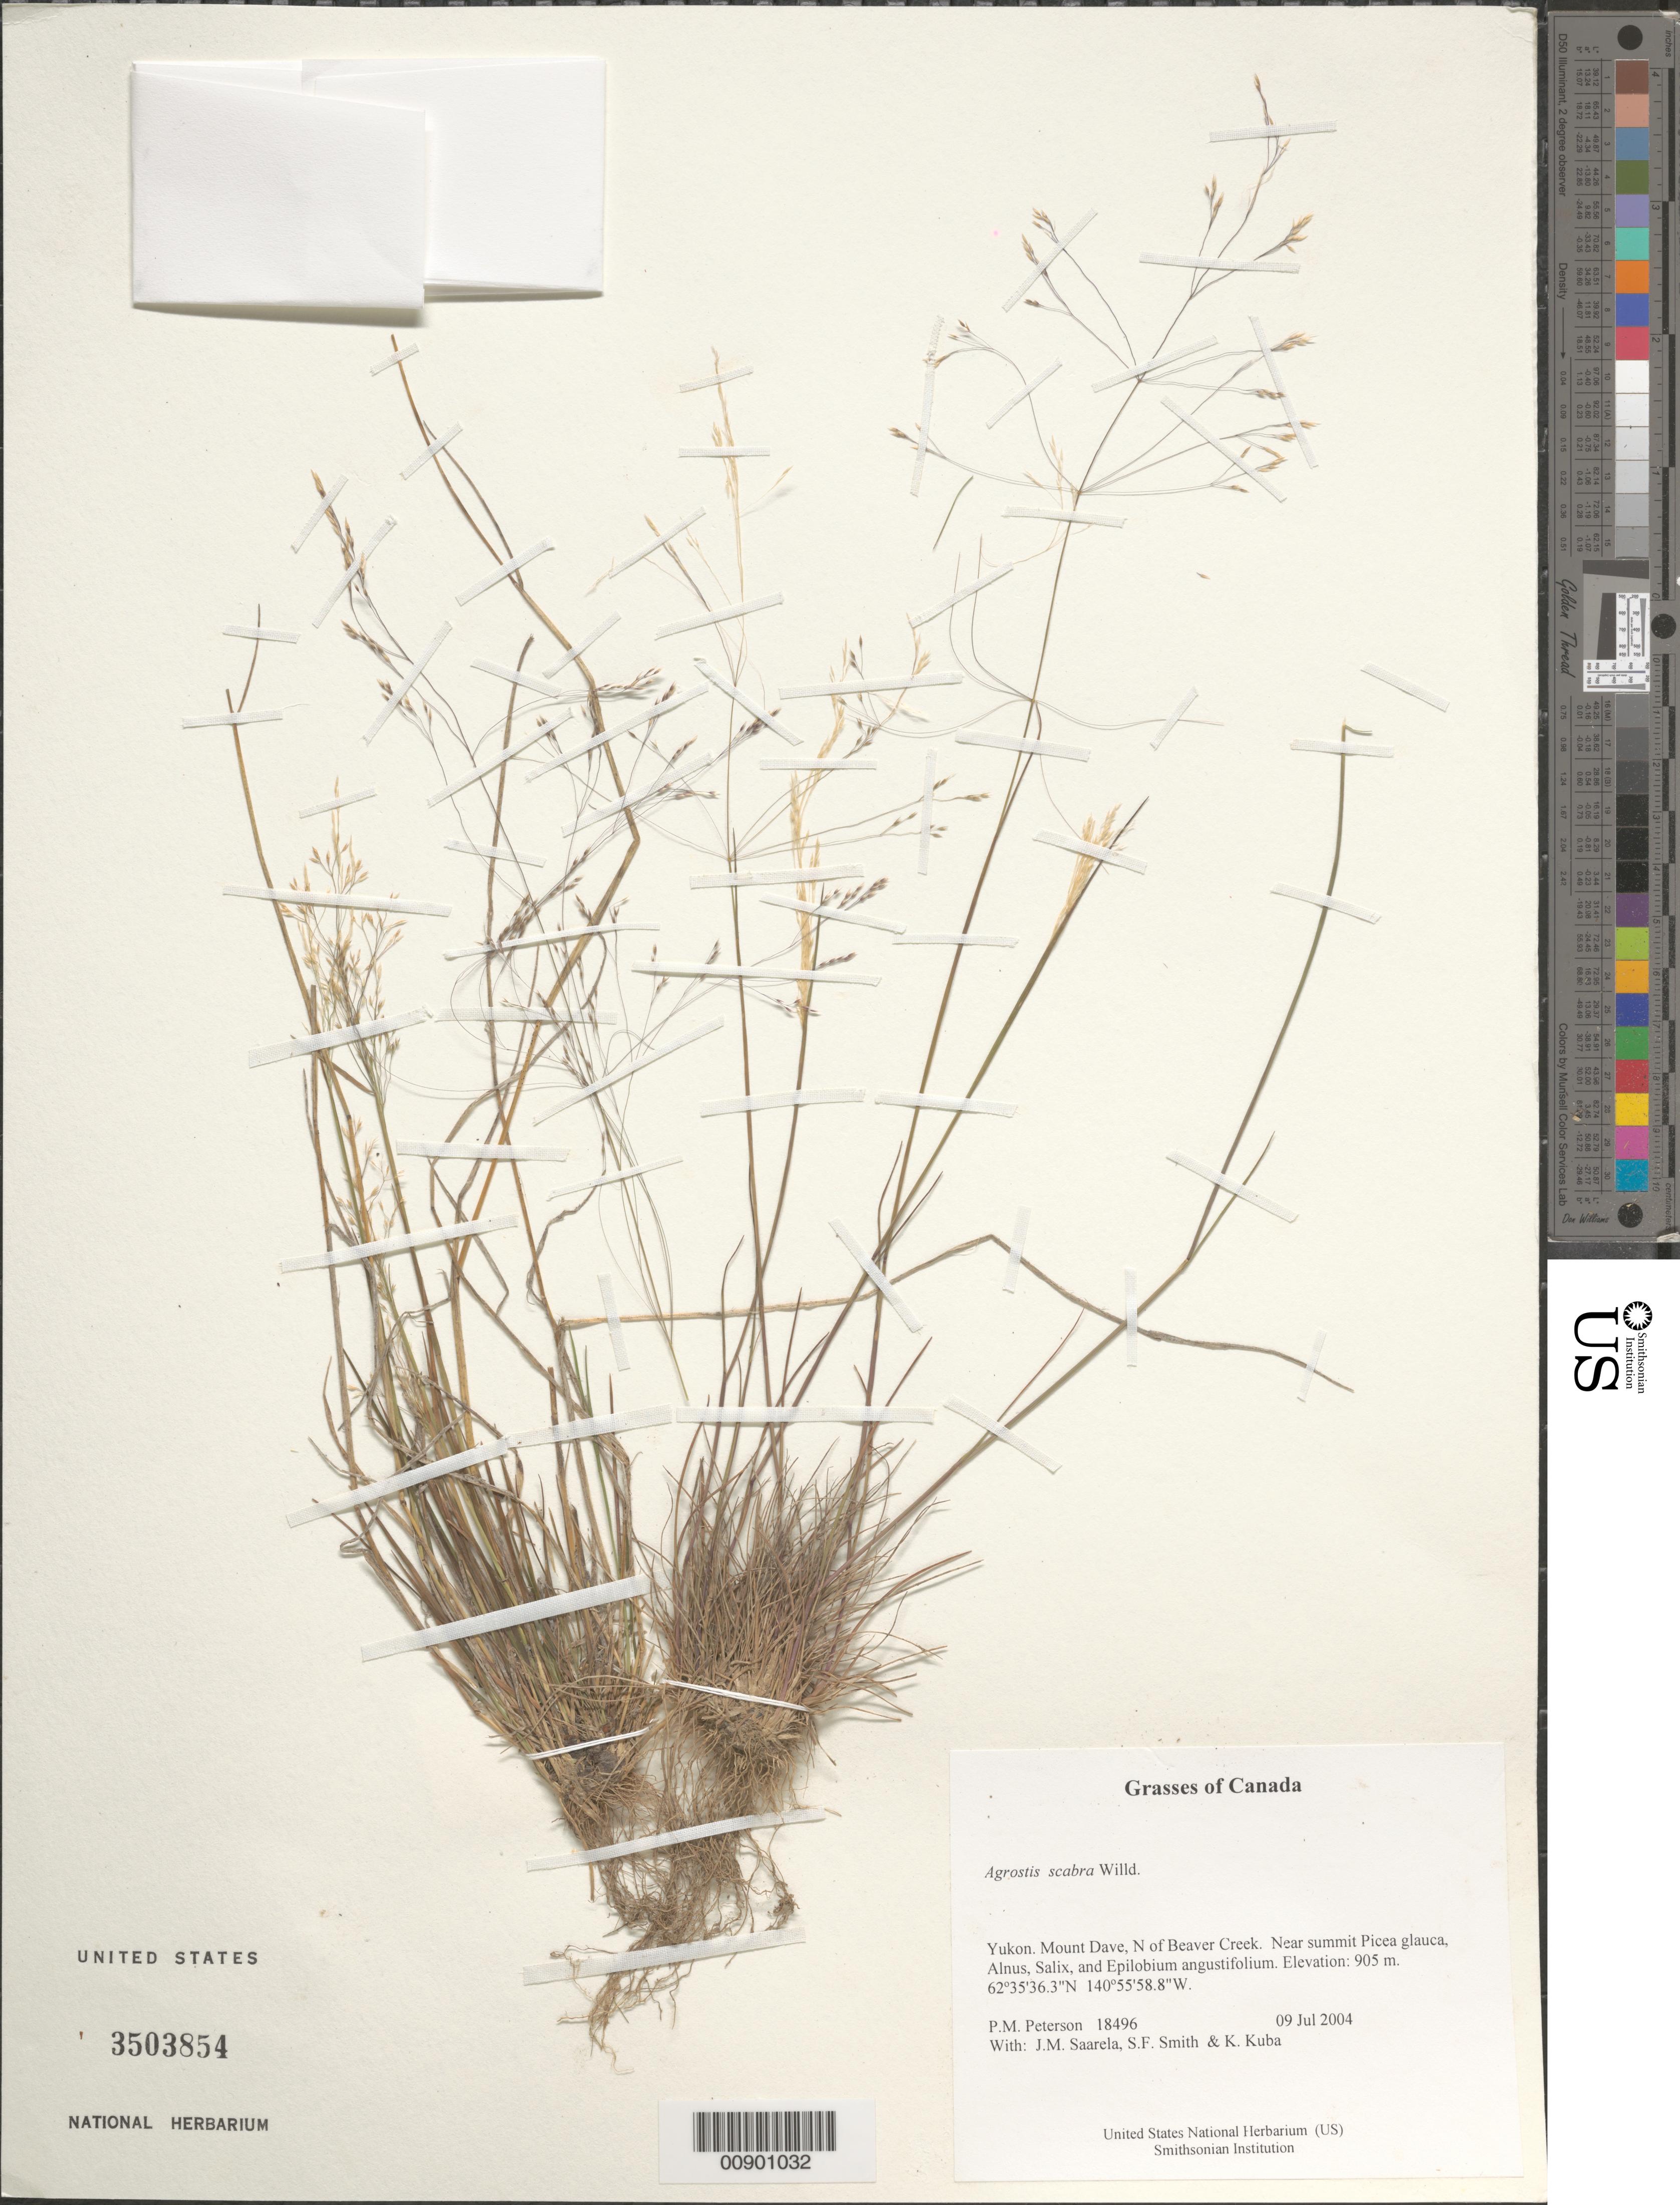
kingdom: Plantae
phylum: Tracheophyta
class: Liliopsida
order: Poales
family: Poaceae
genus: Agrostis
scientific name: Agrostis scabra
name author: Willd.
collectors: P. M. Peterson, J. Saarela, S.F. Smith & K. Kuba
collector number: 18496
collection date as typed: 09 Jul 2004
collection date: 2004-07-09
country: Canada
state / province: Yukon Territory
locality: Mount Dave, N of Beaver Creek. Near summit Picea glauca, Alnus, Salix, and Epilobium angustifolium.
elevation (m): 905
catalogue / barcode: US 3503854